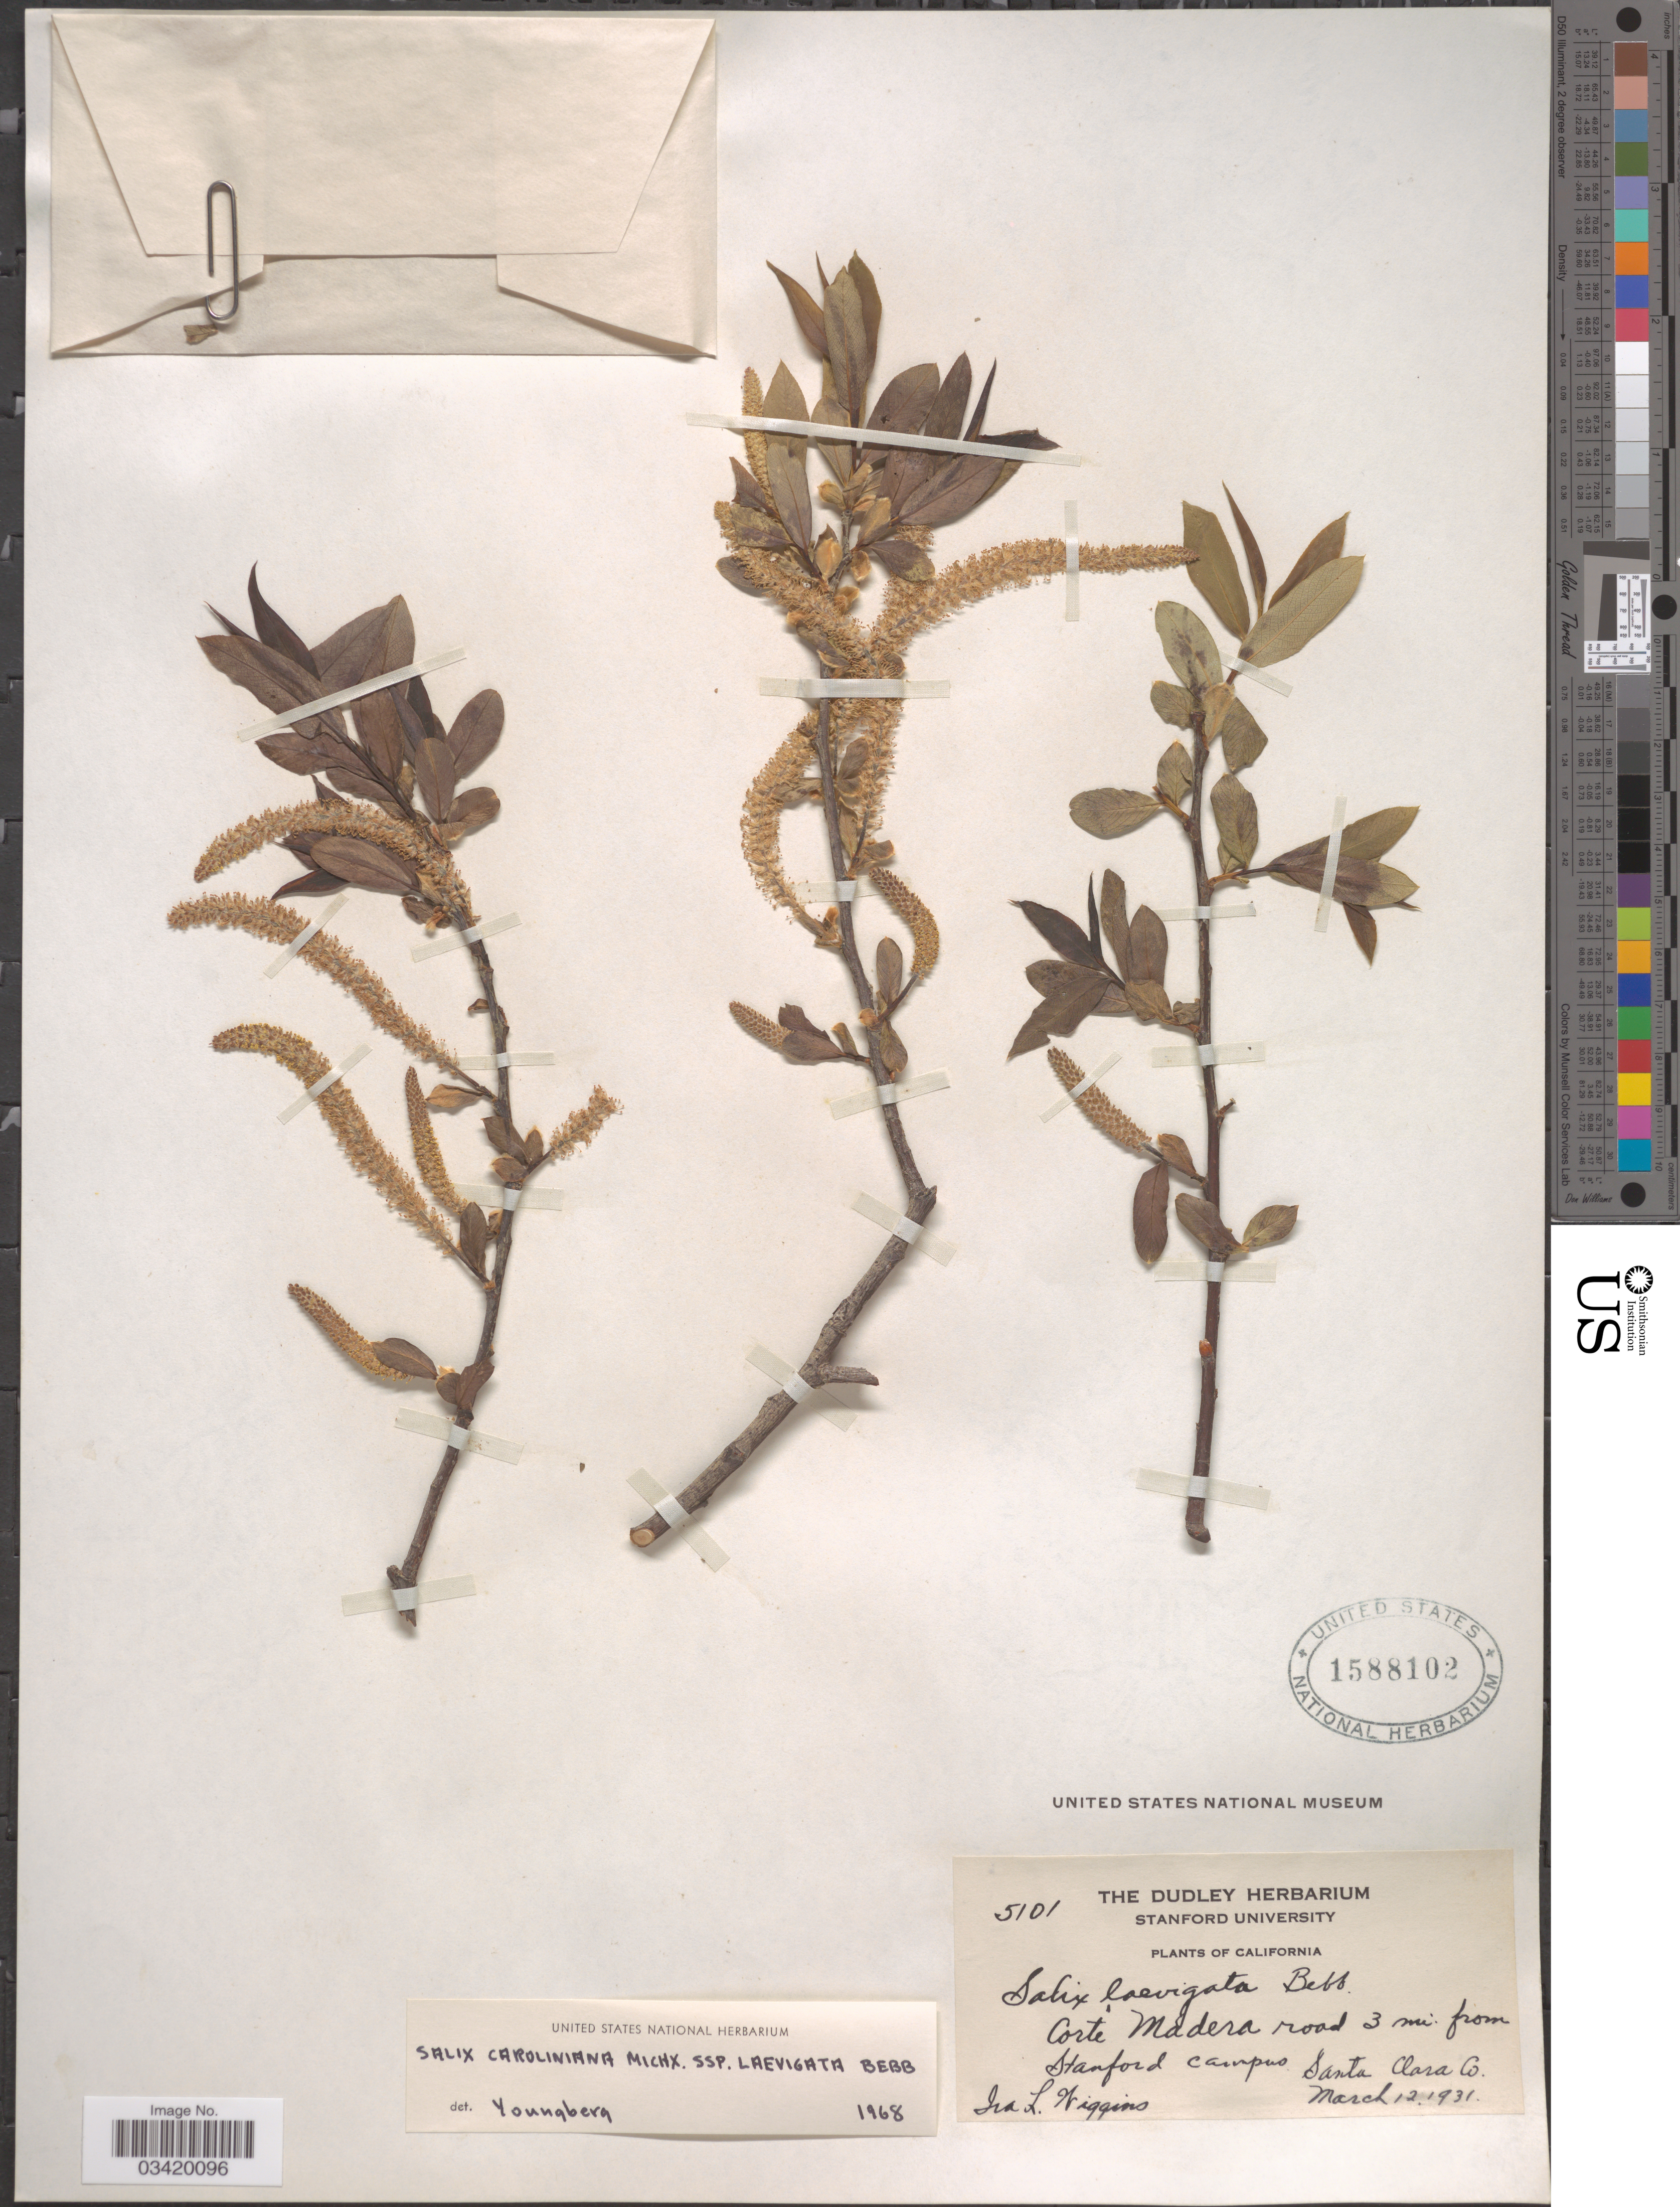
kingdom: Plantae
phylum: Tracheophyta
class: Magnoliopsida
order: Malpighiales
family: Salicaceae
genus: Salix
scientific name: Salix caroliniana subsp. laevigata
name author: Bebb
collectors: I. L. Wiggins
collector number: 5101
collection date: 1931-03-12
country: United States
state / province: California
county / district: Santa Clara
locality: Corte Madera road 3 mi. from Stanford Campus. Santa Clara Co.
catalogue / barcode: US 1588102